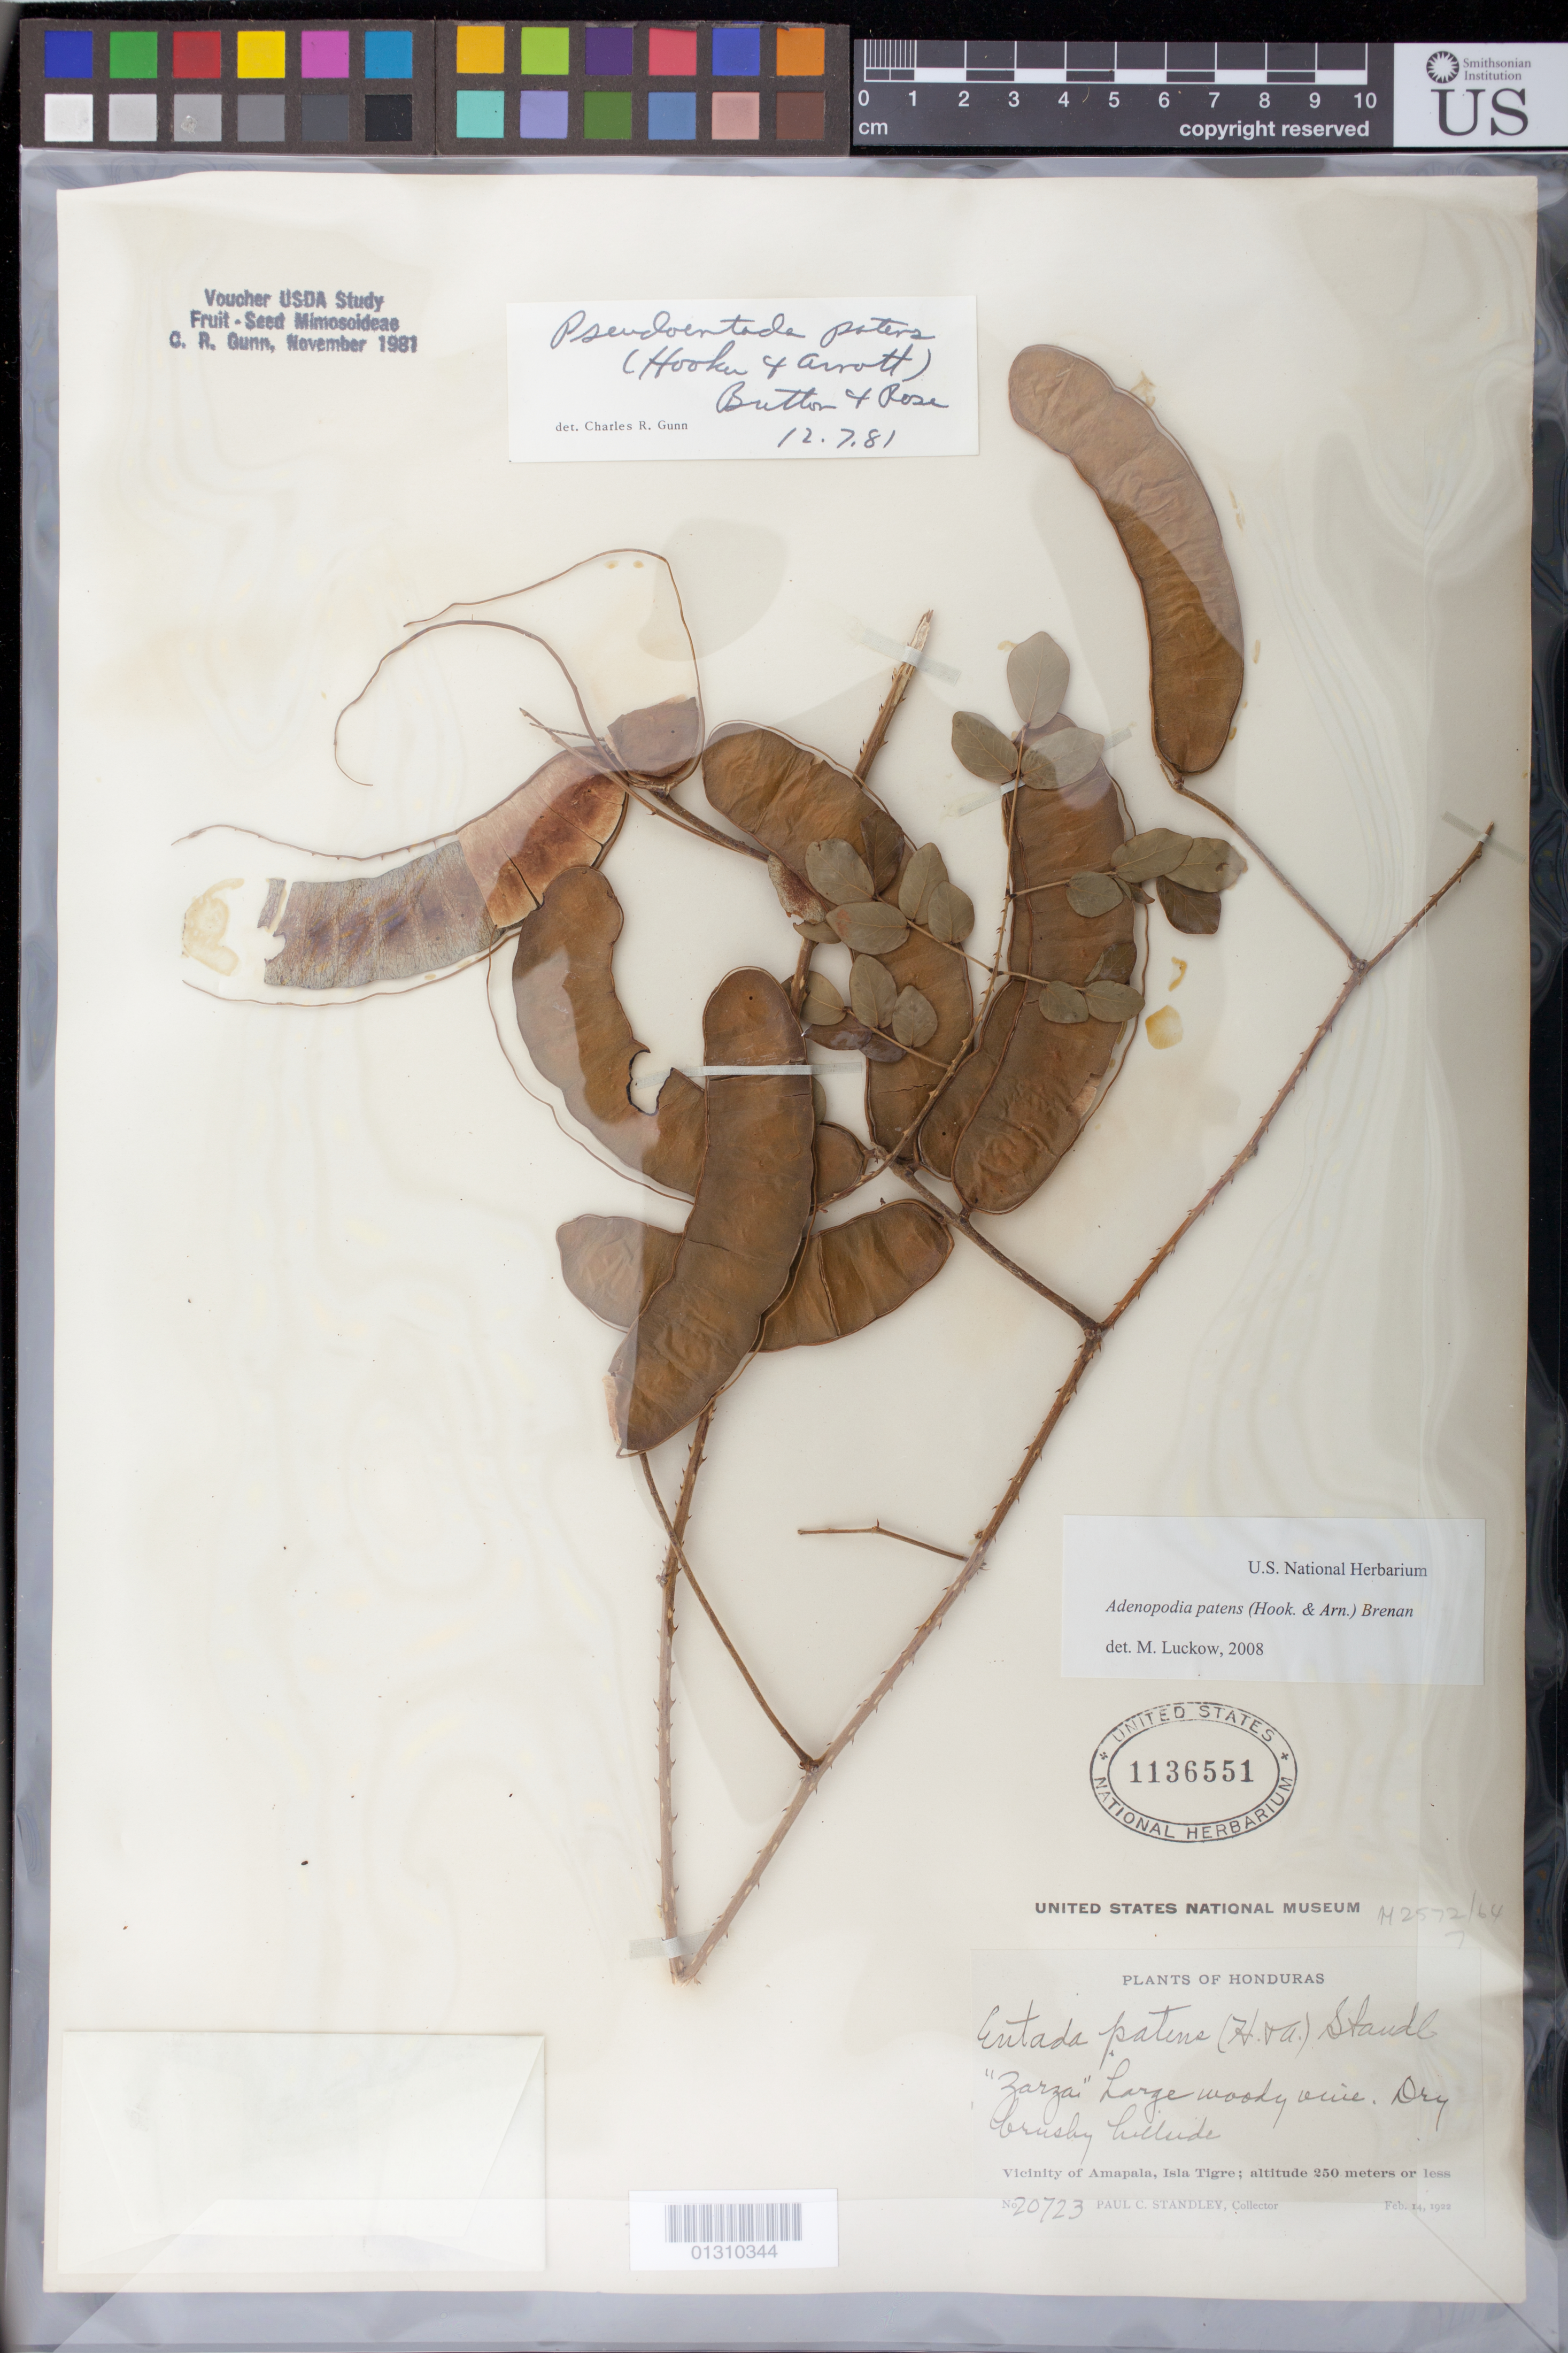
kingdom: Plantae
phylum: Tracheophyta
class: Magnoliopsida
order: Fabales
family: Fabaceae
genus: Adenopodia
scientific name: Adenopodia patens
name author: (Hook. & Arn.) Brenan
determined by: Luckow, M. A.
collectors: P. C. Standley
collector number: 20723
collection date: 1922-02-14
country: Honduras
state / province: Valle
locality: Vicinity of Amapala, Isla Tigre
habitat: Dry brushy hillside.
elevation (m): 250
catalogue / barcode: US 1136551